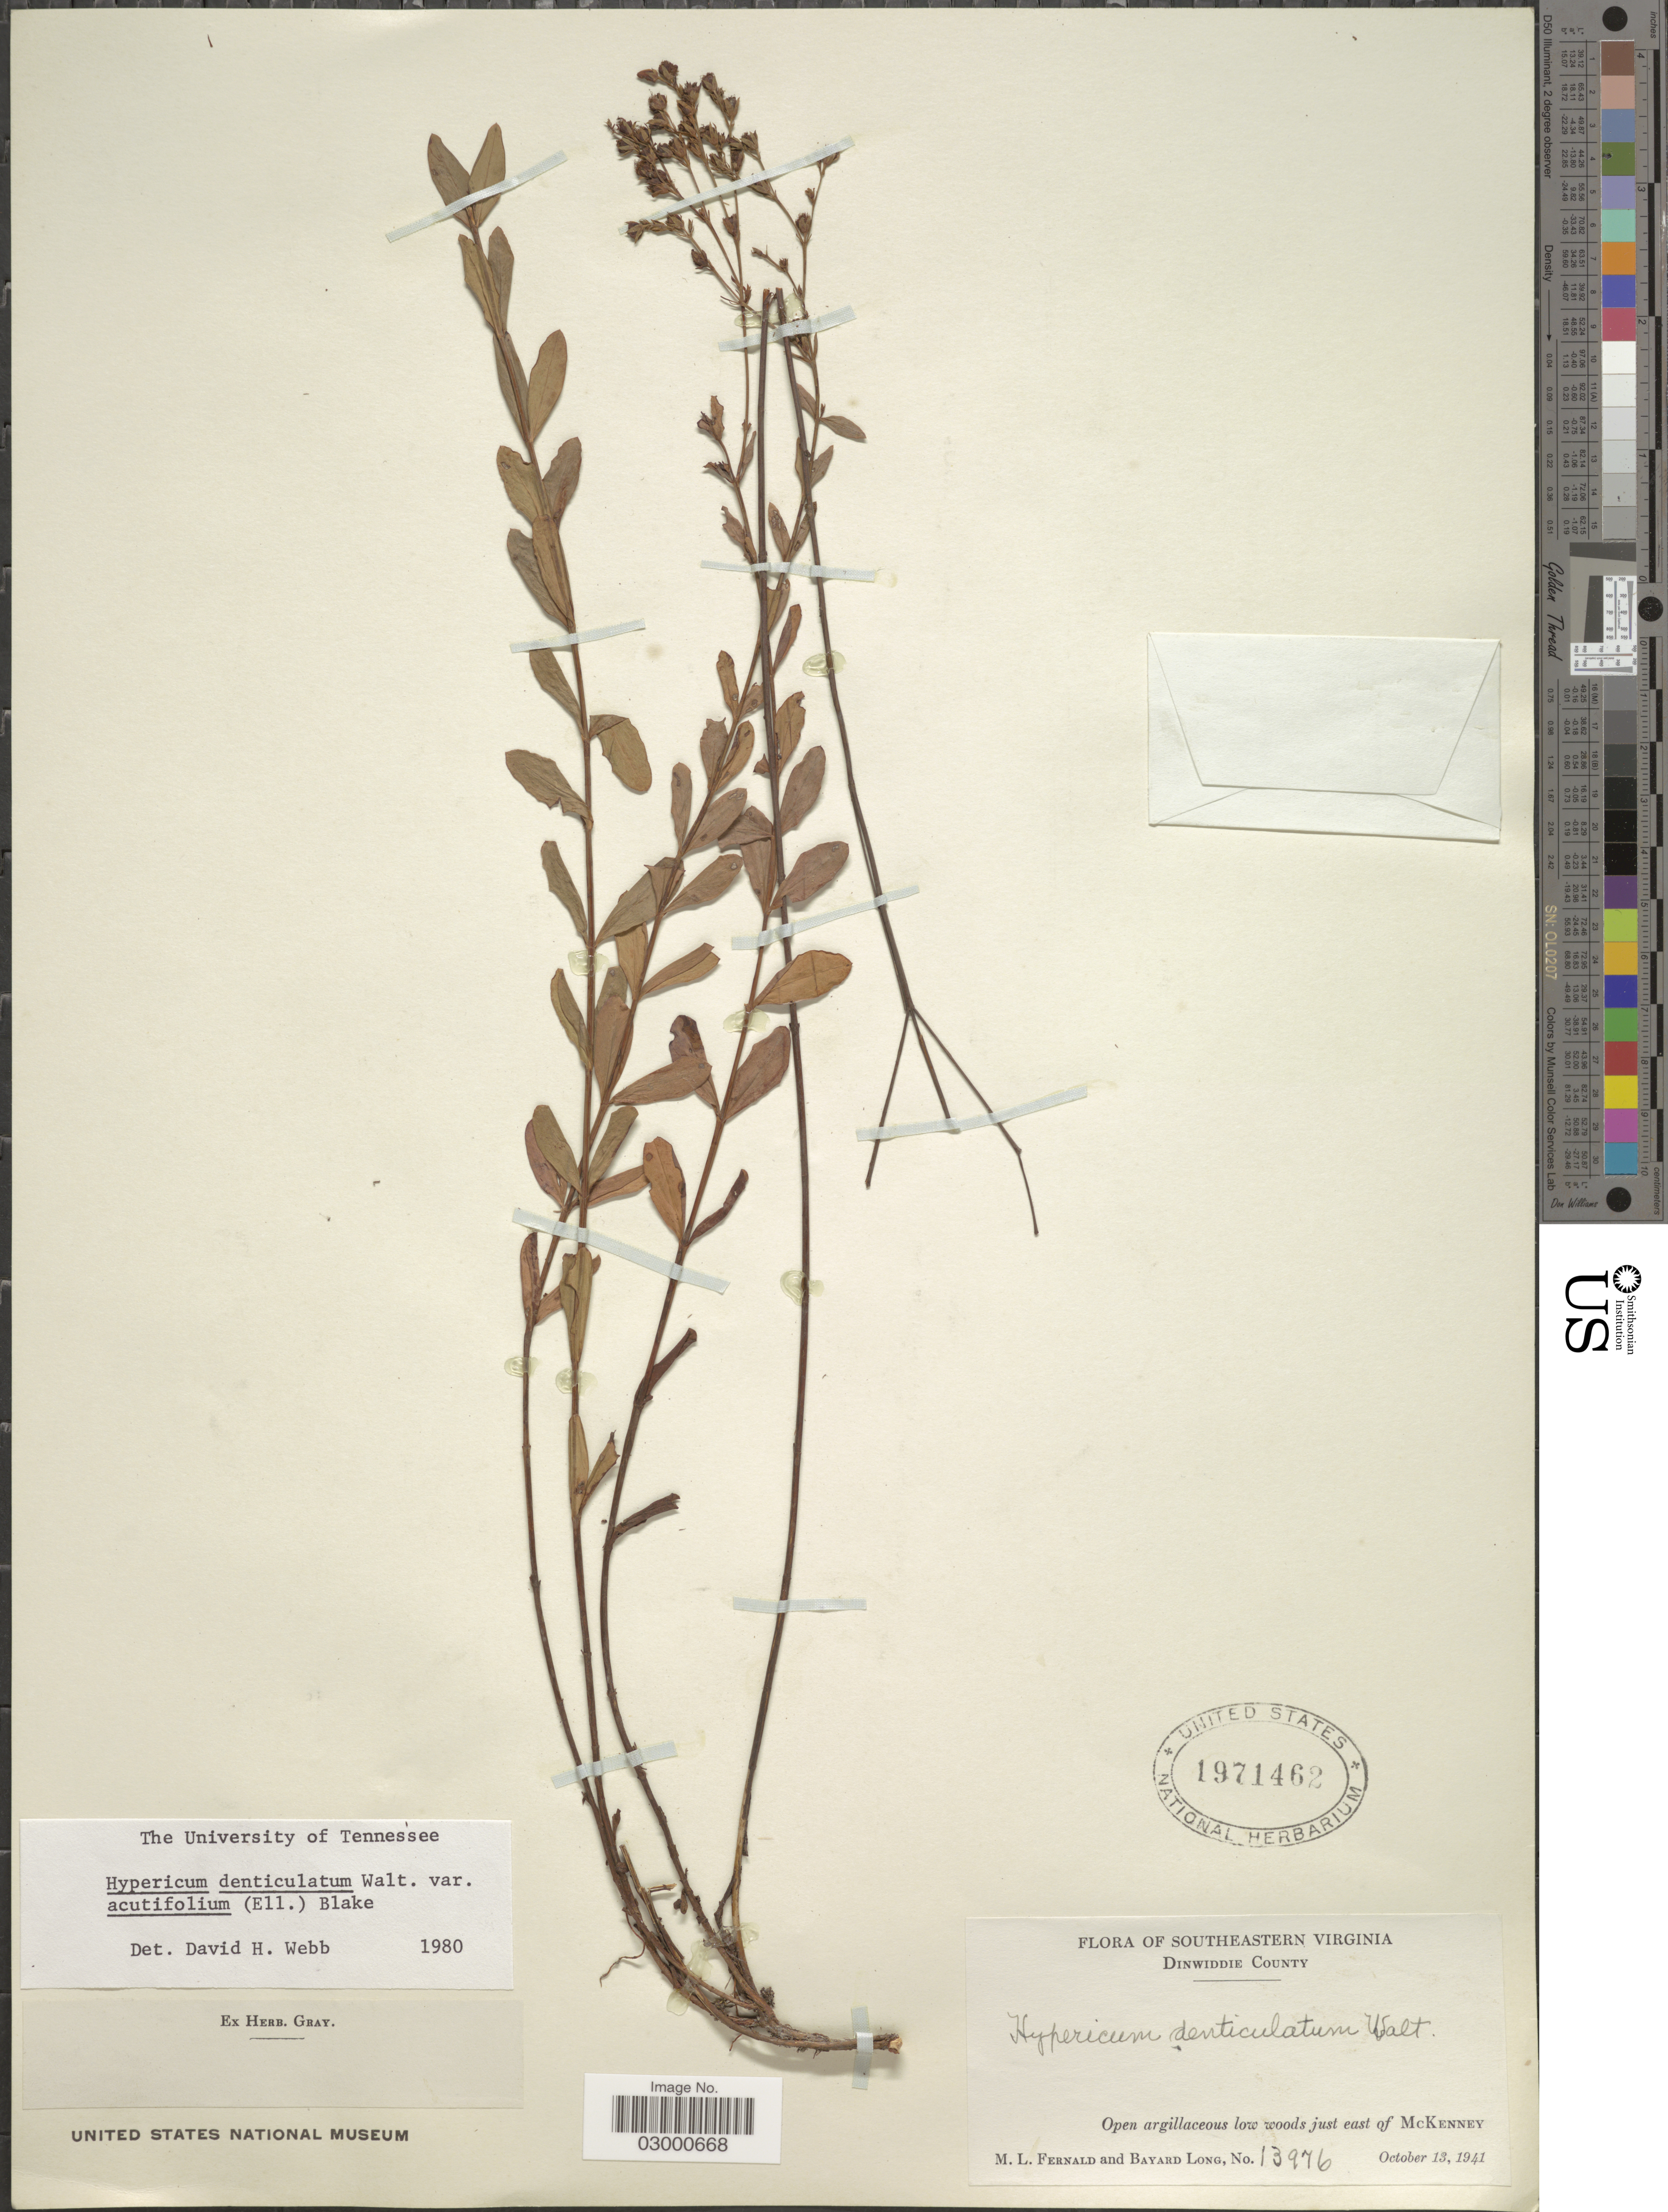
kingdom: Plantae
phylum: Tracheophyta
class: Magnoliopsida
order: Malpighiales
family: Hypericaceae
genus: Hypericum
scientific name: Hypericum denticulatum var. acutifolium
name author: (Elliott) N. Robson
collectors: M. L. Fernald & B. Long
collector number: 13976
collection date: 1941-10-13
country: United States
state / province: Virginia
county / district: Dinwiddie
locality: Southeastern Virginia. Dinwiddie County. Low woods just east of McKenney.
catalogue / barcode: US 1971462